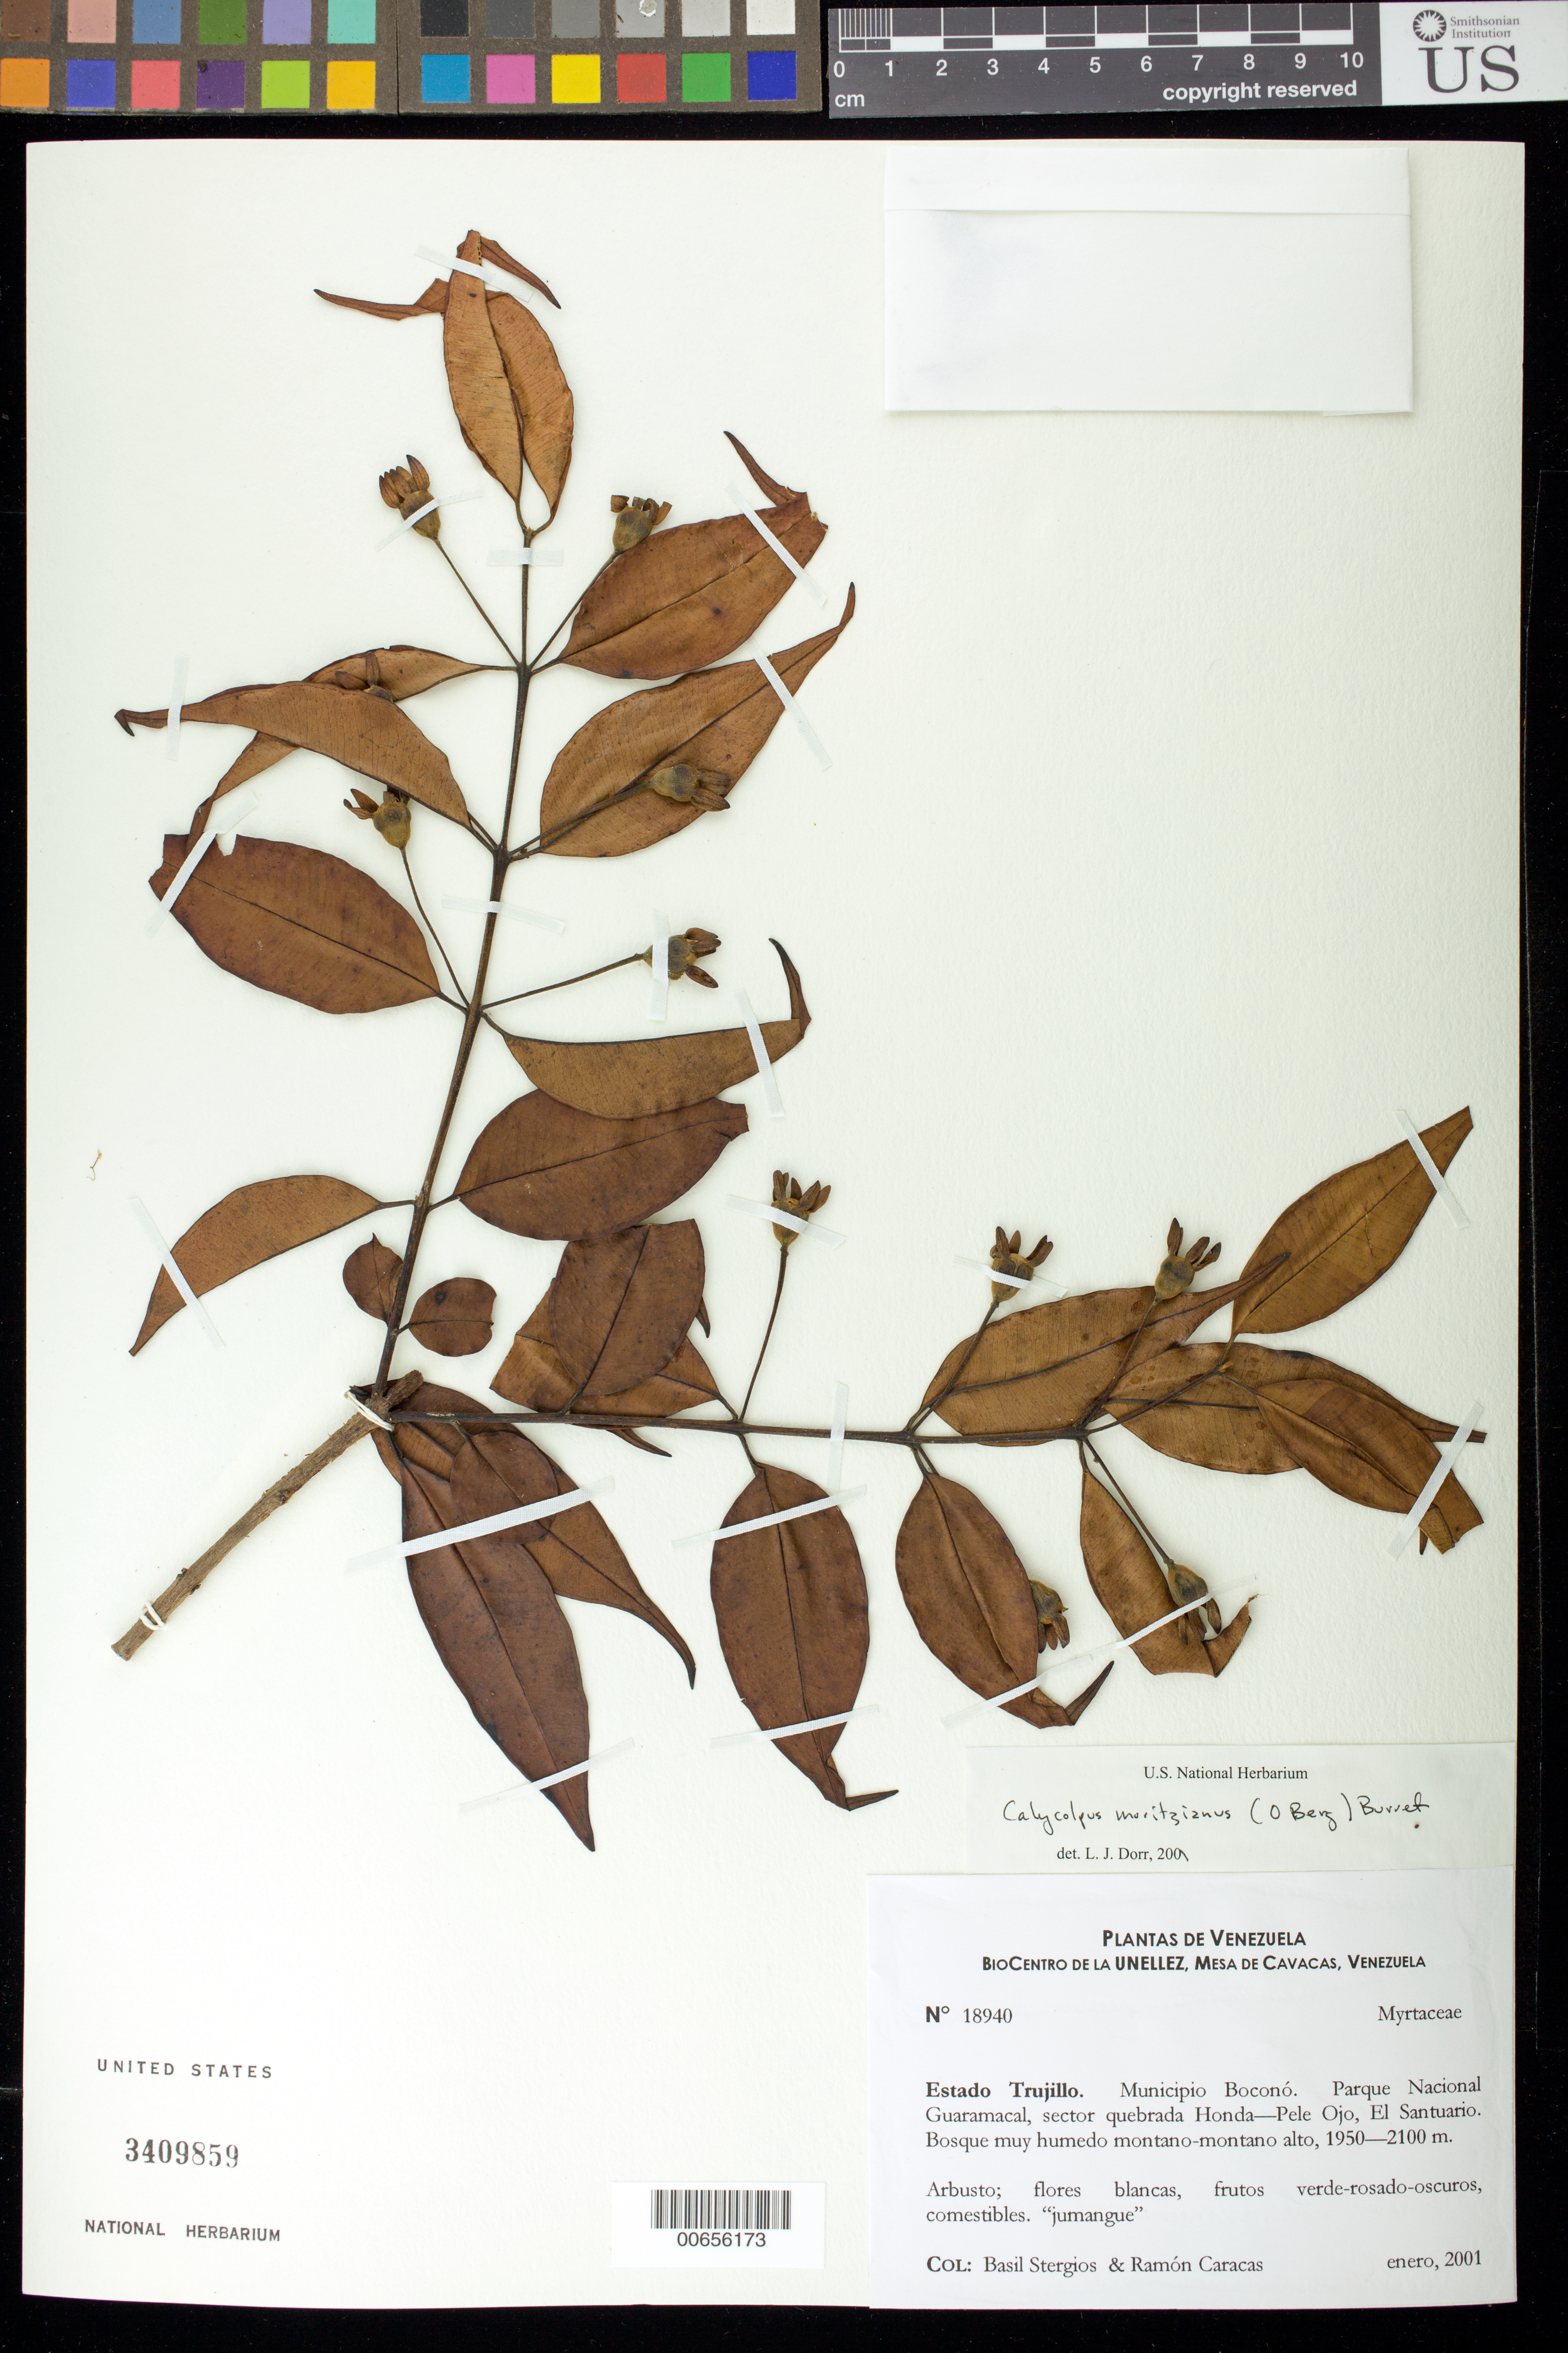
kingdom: Plantae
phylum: Tracheophyta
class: Magnoliopsida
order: Myrtales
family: Myrtaceae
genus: Calycolpus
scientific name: Calycolpus moritzianus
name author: (O. Berg) Burret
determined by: Dorr, L. J., (BOT), Smithsonian Institution - National Museum of Natural History (UNITED STATES)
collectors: B. G. Stergios & R. Caracas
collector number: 18940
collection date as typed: Jan 2001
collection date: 2001-01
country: Venezuela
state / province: Trujillo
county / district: Boconó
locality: Parque Nacional Guaramacal, sector quebrada Honda-Pele Ojo, El Santuario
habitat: Bosque muy húmedo montano-montano alto.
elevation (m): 1950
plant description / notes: Common name: Jumangue; CTES, PORT, US, VEN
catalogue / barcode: US 3409859